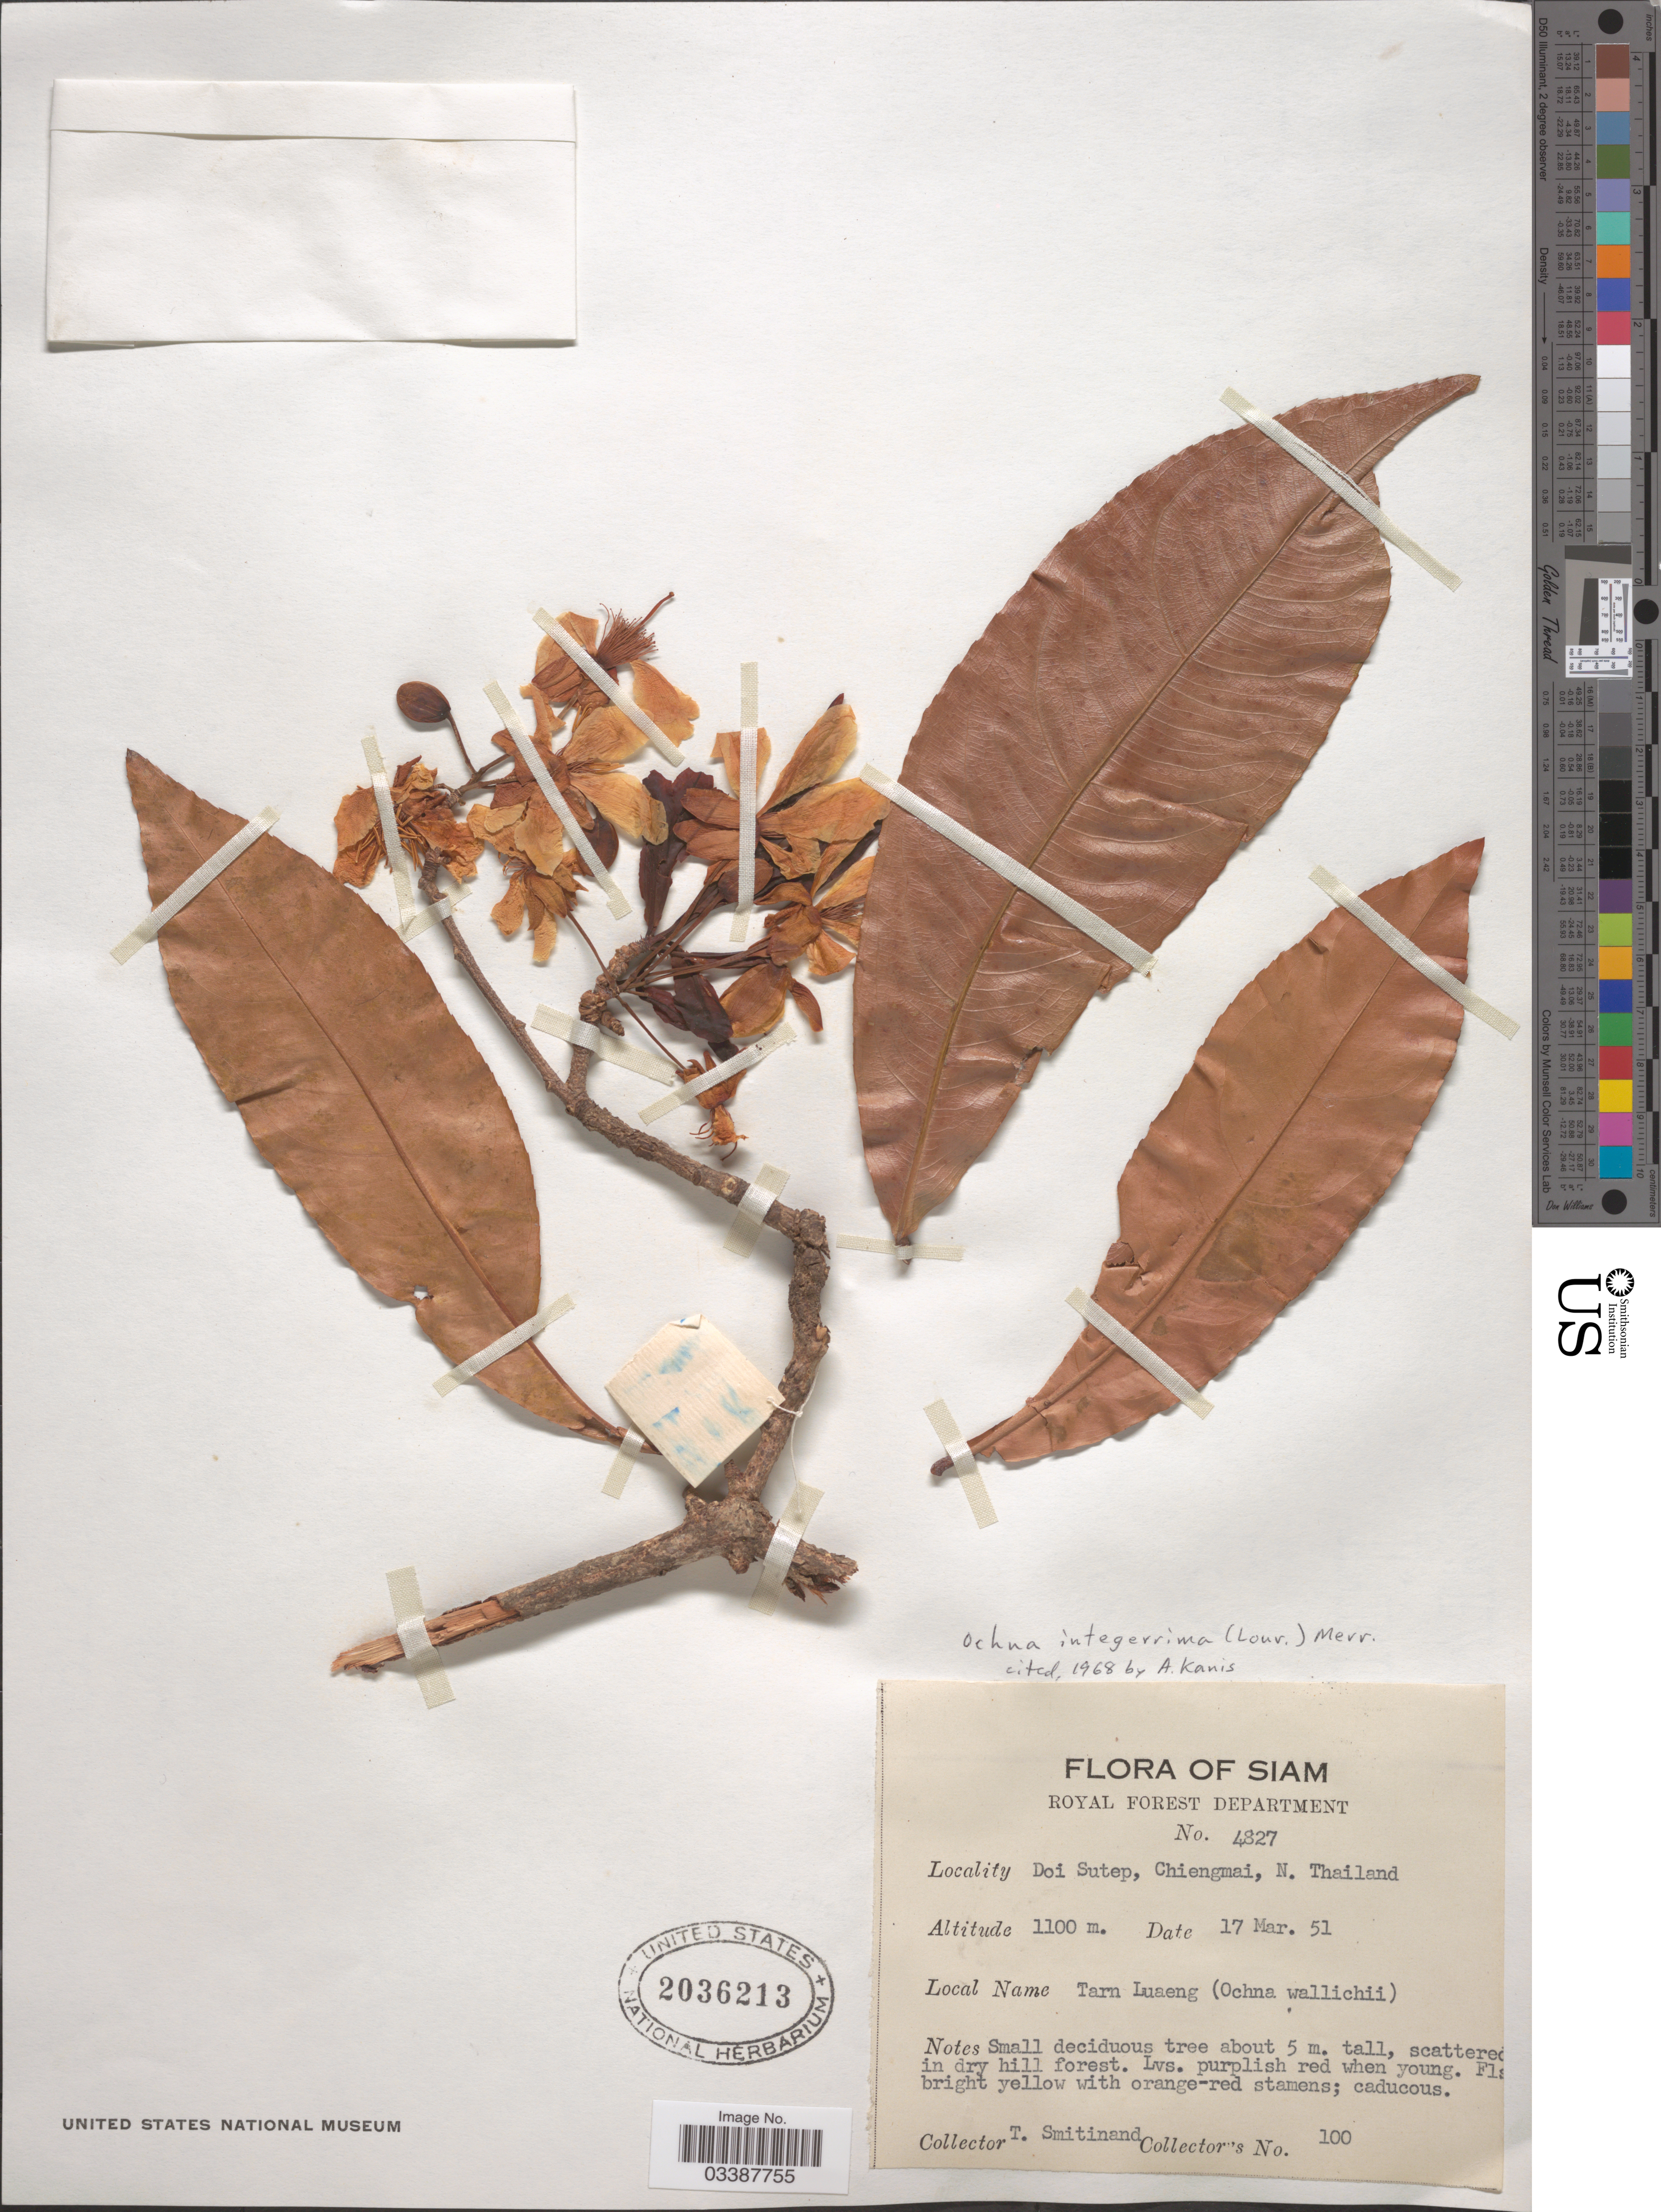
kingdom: Plantae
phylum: Tracheophyta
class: Magnoliopsida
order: Malpighiales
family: Ochnaceae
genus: Ochna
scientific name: Ochna integerrima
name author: Merr.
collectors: T. Smitinand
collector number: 100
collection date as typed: Transcribed d/m/y: 17/3/51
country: Thailand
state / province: Chiang Mai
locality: Siam. Doi Sutep, Chiengmai, N. Thailand.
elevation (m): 1100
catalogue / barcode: US 2036213